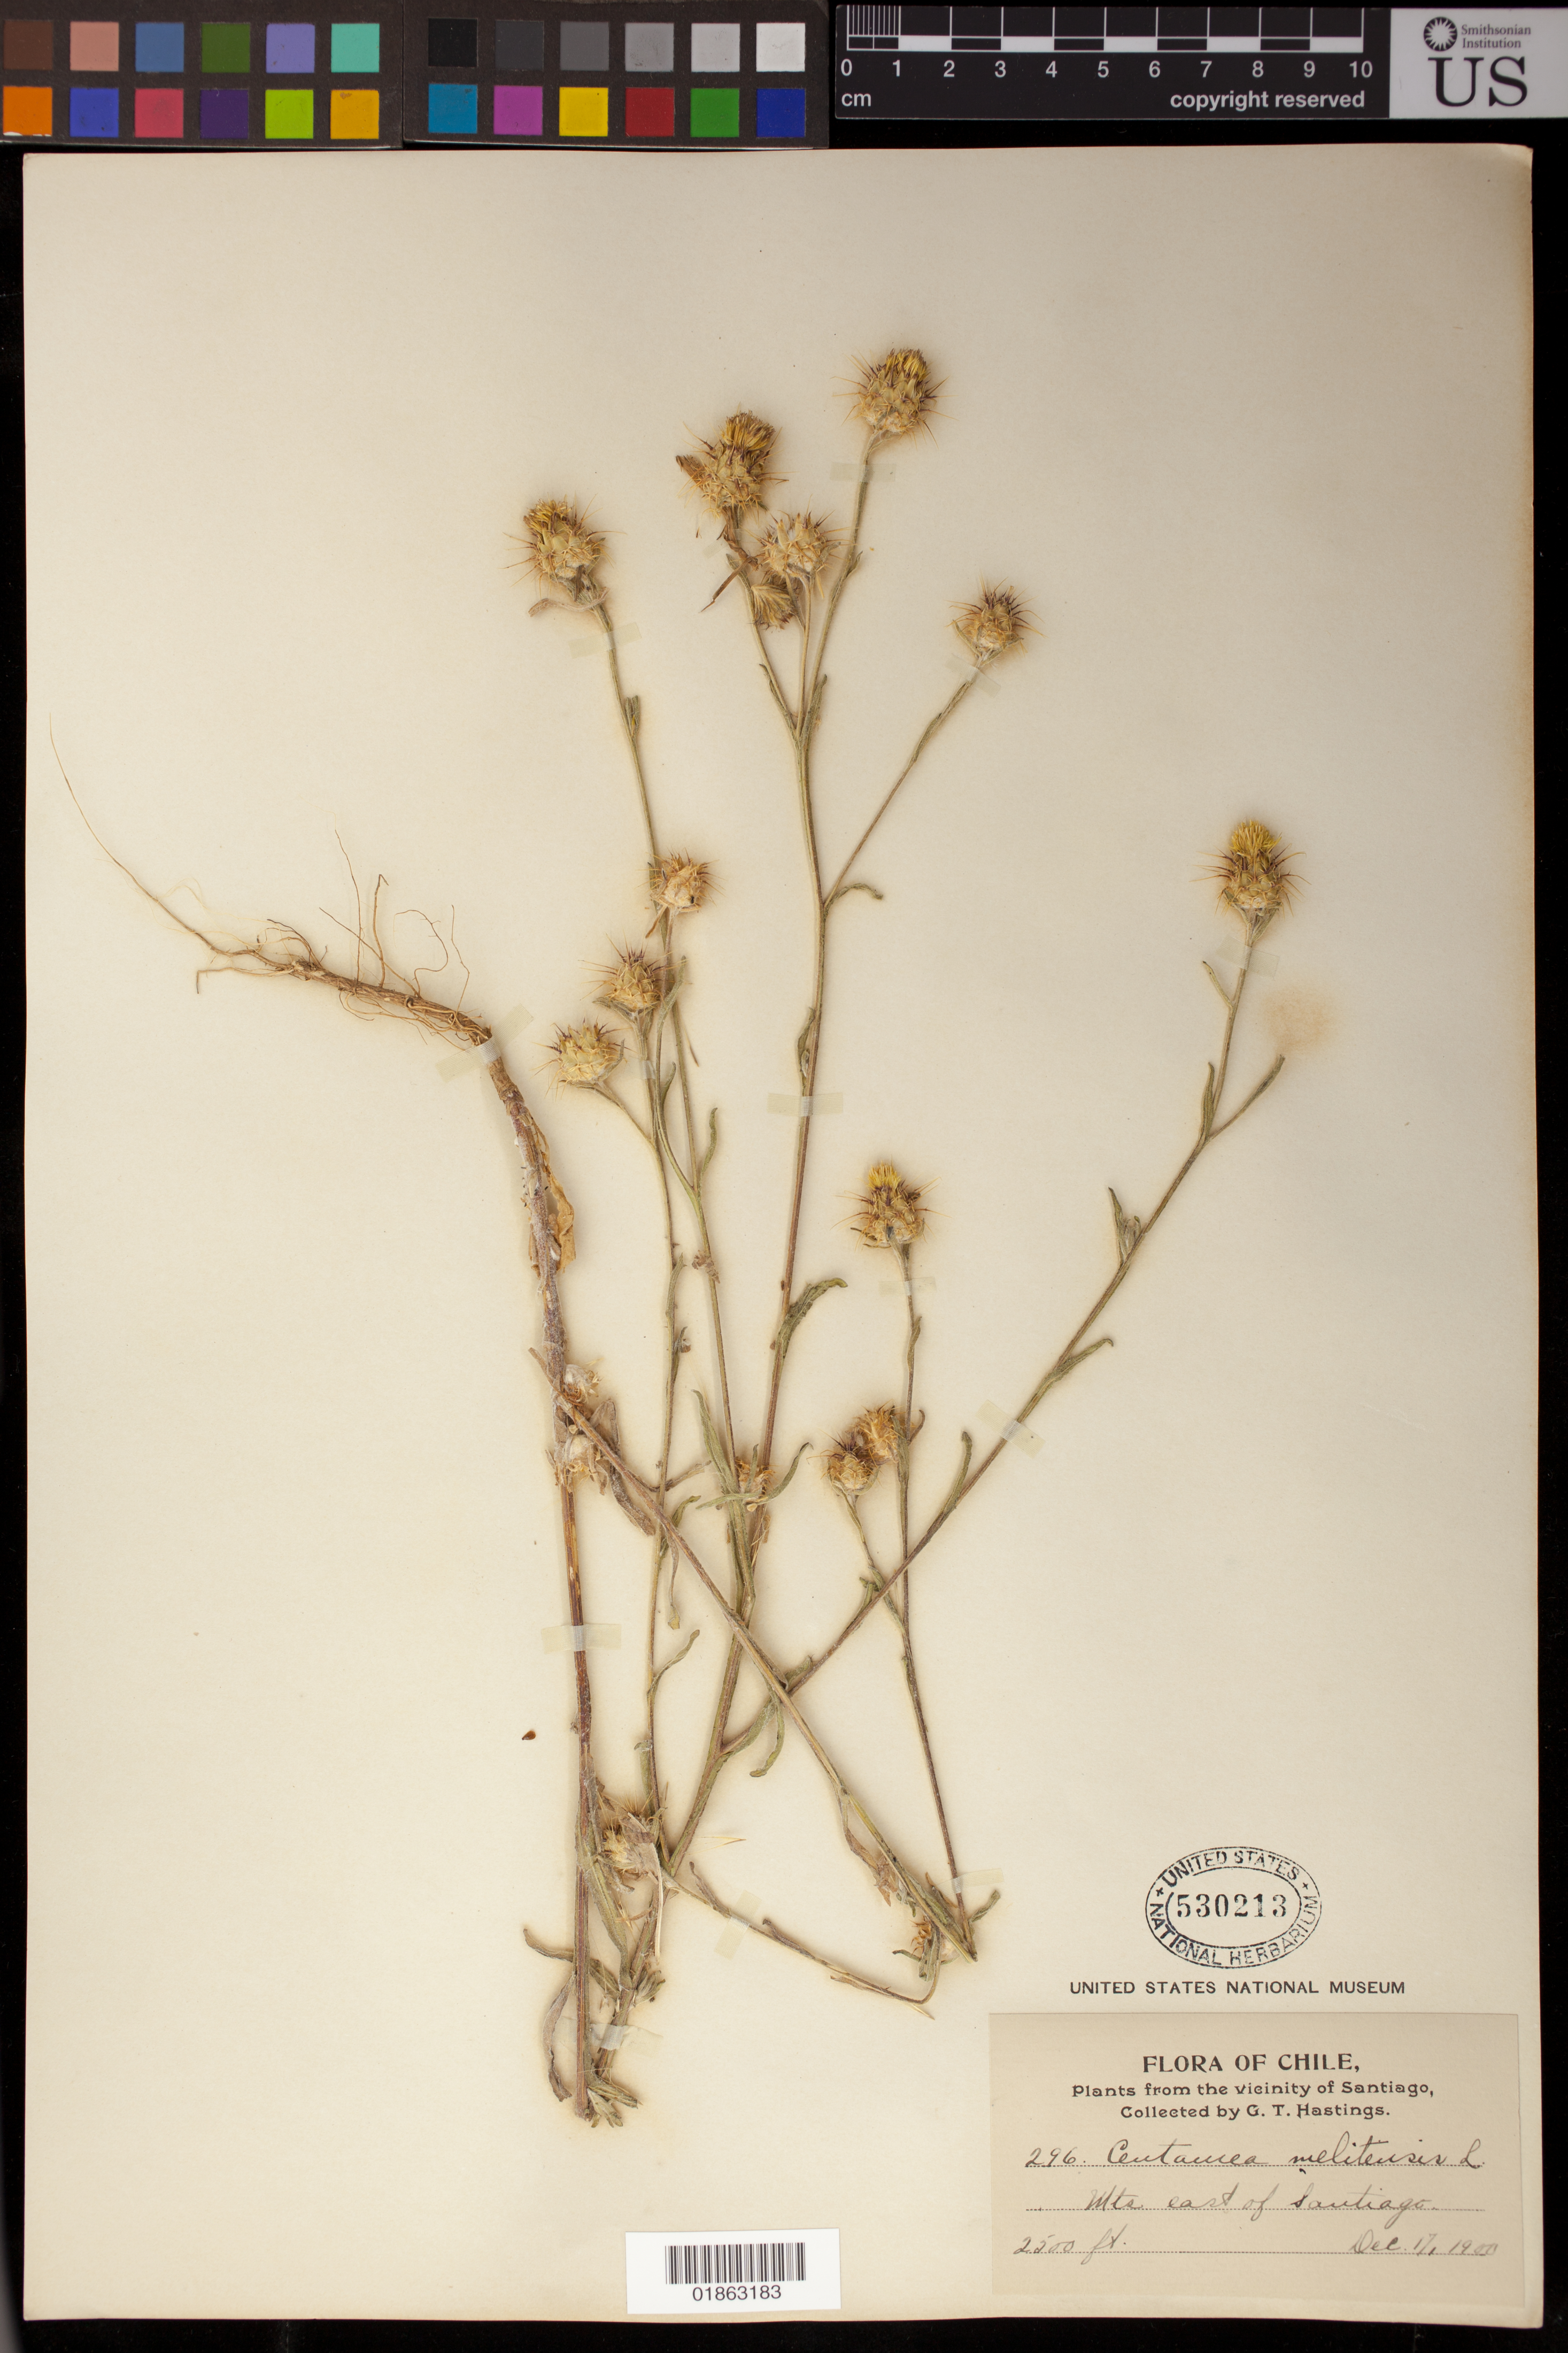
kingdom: Plantae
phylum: Tracheophyta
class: Magnoliopsida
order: Asterales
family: Asteraceae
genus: Centaurea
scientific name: Centaurea melitensis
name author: L.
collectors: G. Hastings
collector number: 296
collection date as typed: Dec. 17, 1900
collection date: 1900-12-17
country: Chile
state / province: Región Metropolitana (RM)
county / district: Santiago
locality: Vicinity of Santiago, Mountains east of Santiago.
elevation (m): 762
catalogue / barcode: US 530213